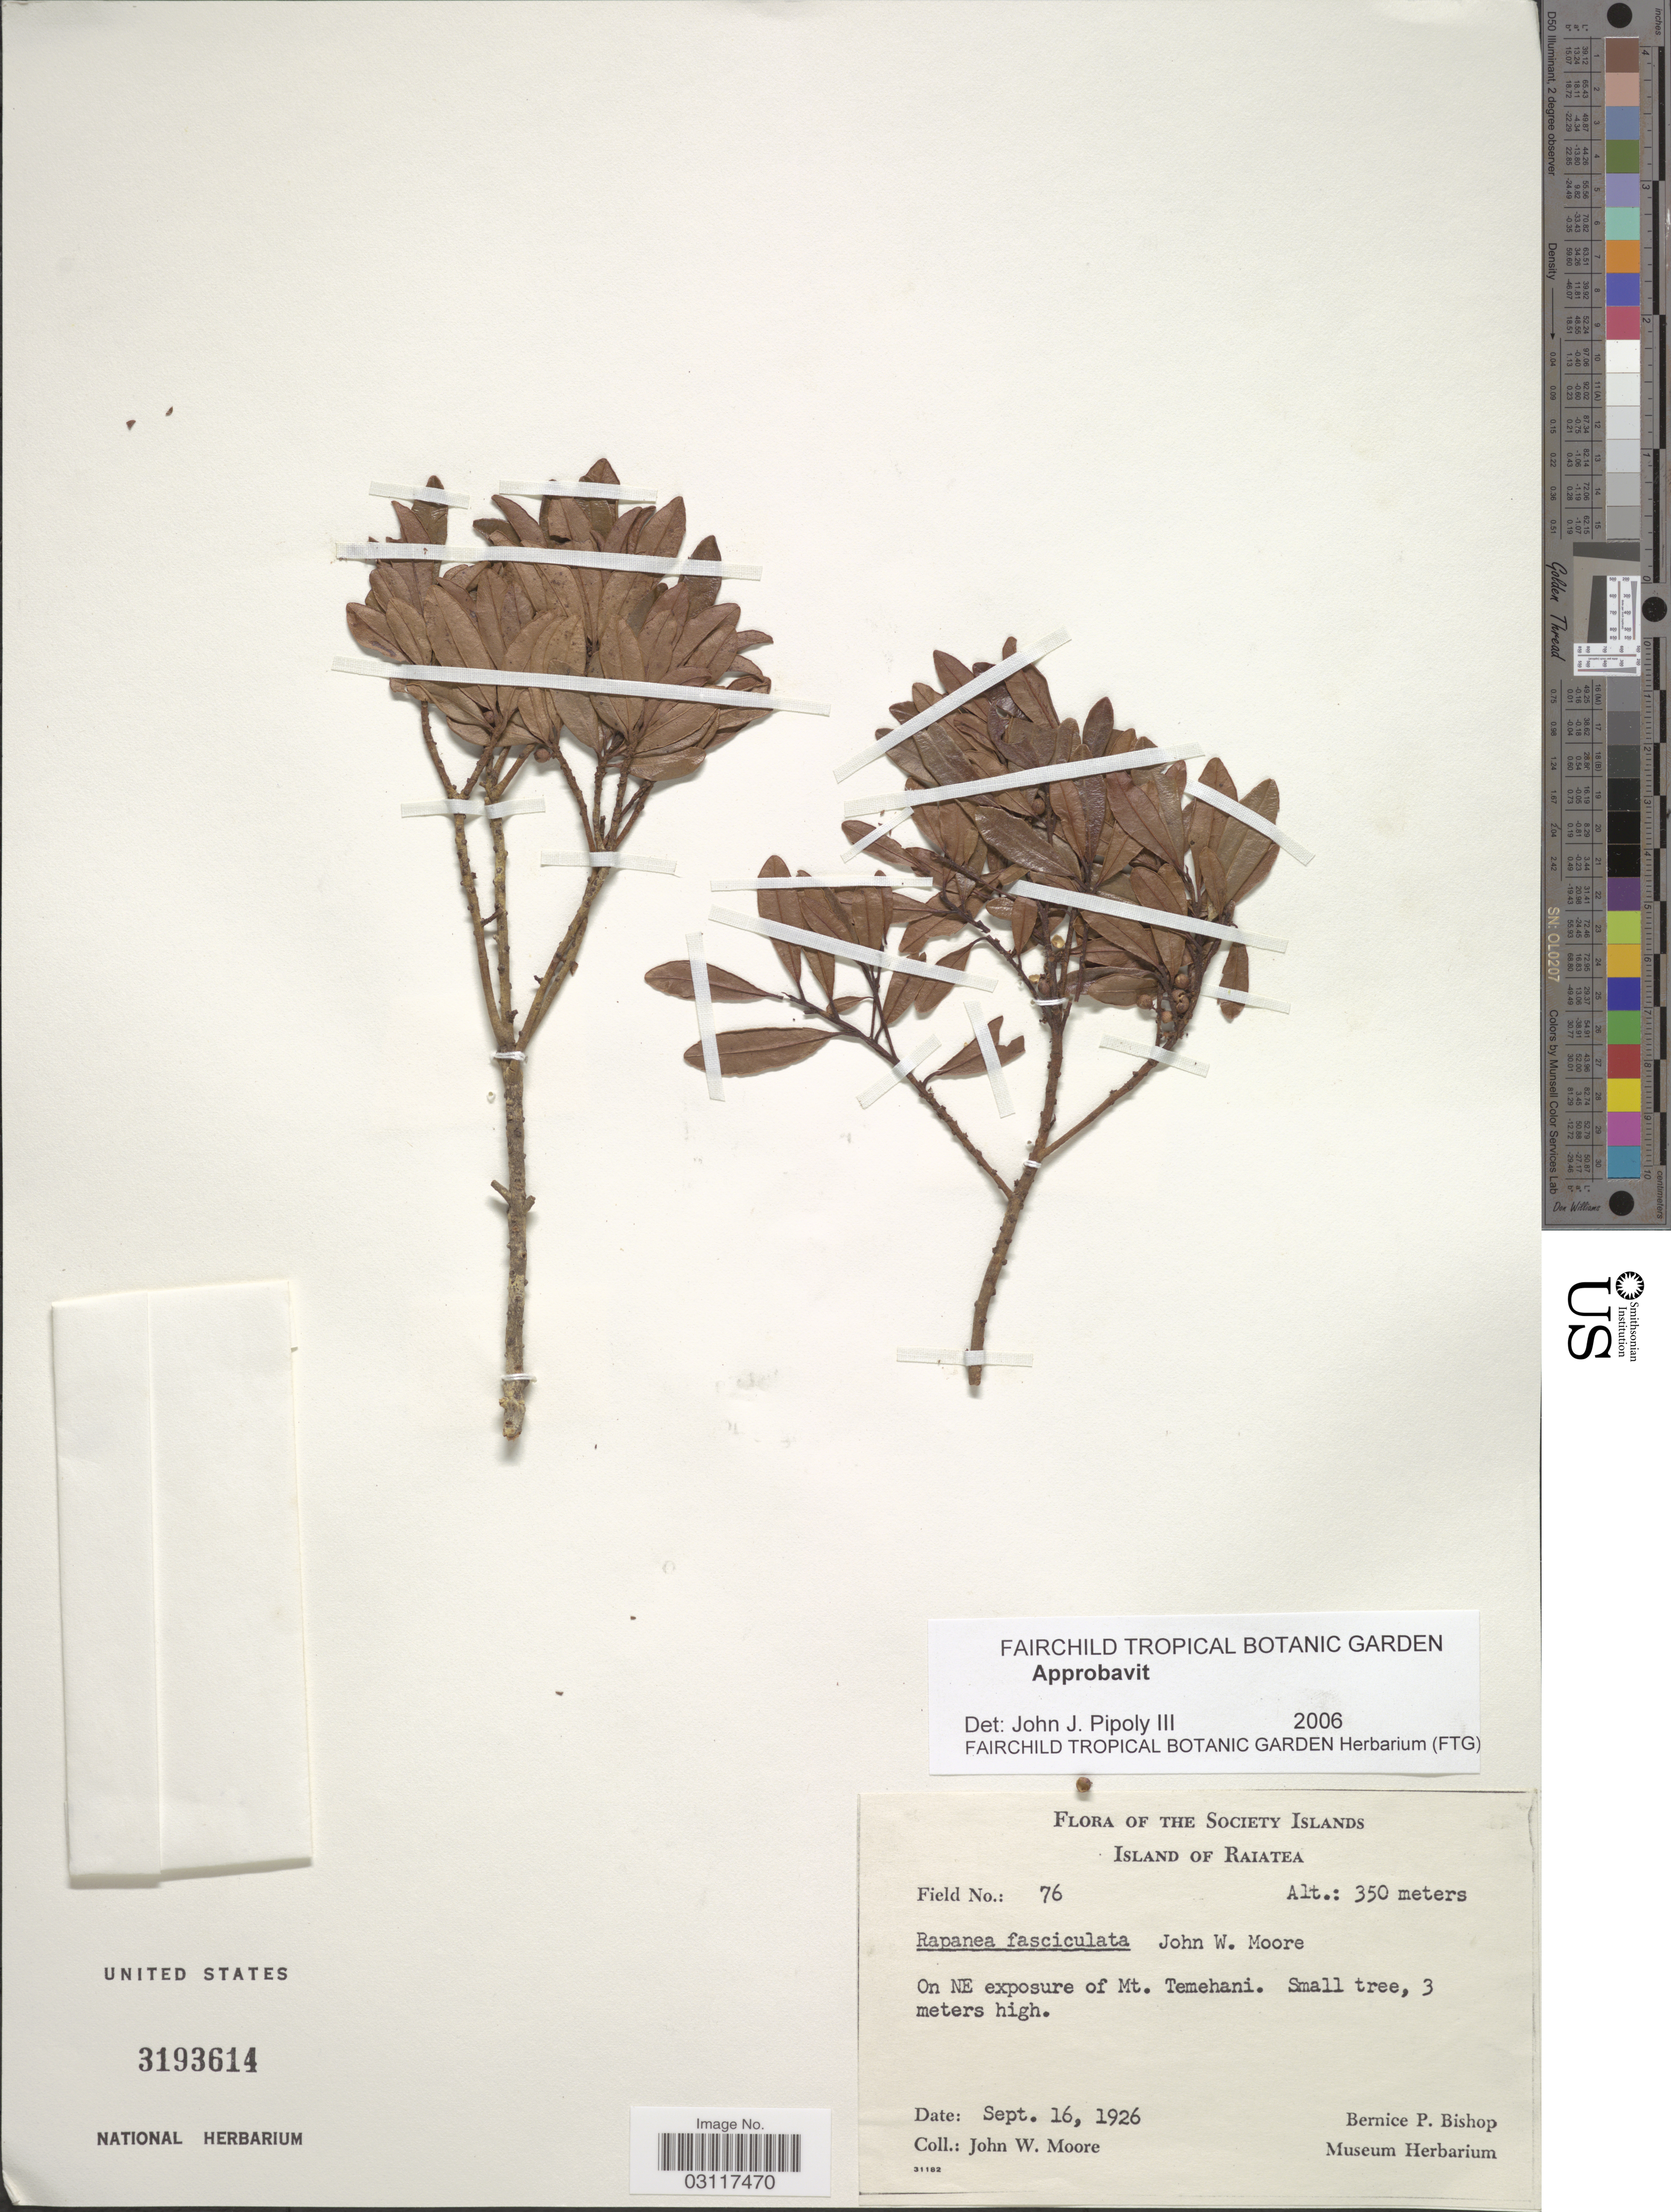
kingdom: Plantae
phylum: Tracheophyta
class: Magnoliopsida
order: Ericales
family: Primulaceae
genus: Myrsine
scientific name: Myrsine fasciculata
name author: (J.W. Moore) Fosberg & Sachet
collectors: J. Moore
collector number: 76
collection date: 1926-09-16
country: French Polynesia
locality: The Society Islands, Island of Raiatea, On NE exposure of Mt. Temehani.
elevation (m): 350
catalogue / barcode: US 3193614